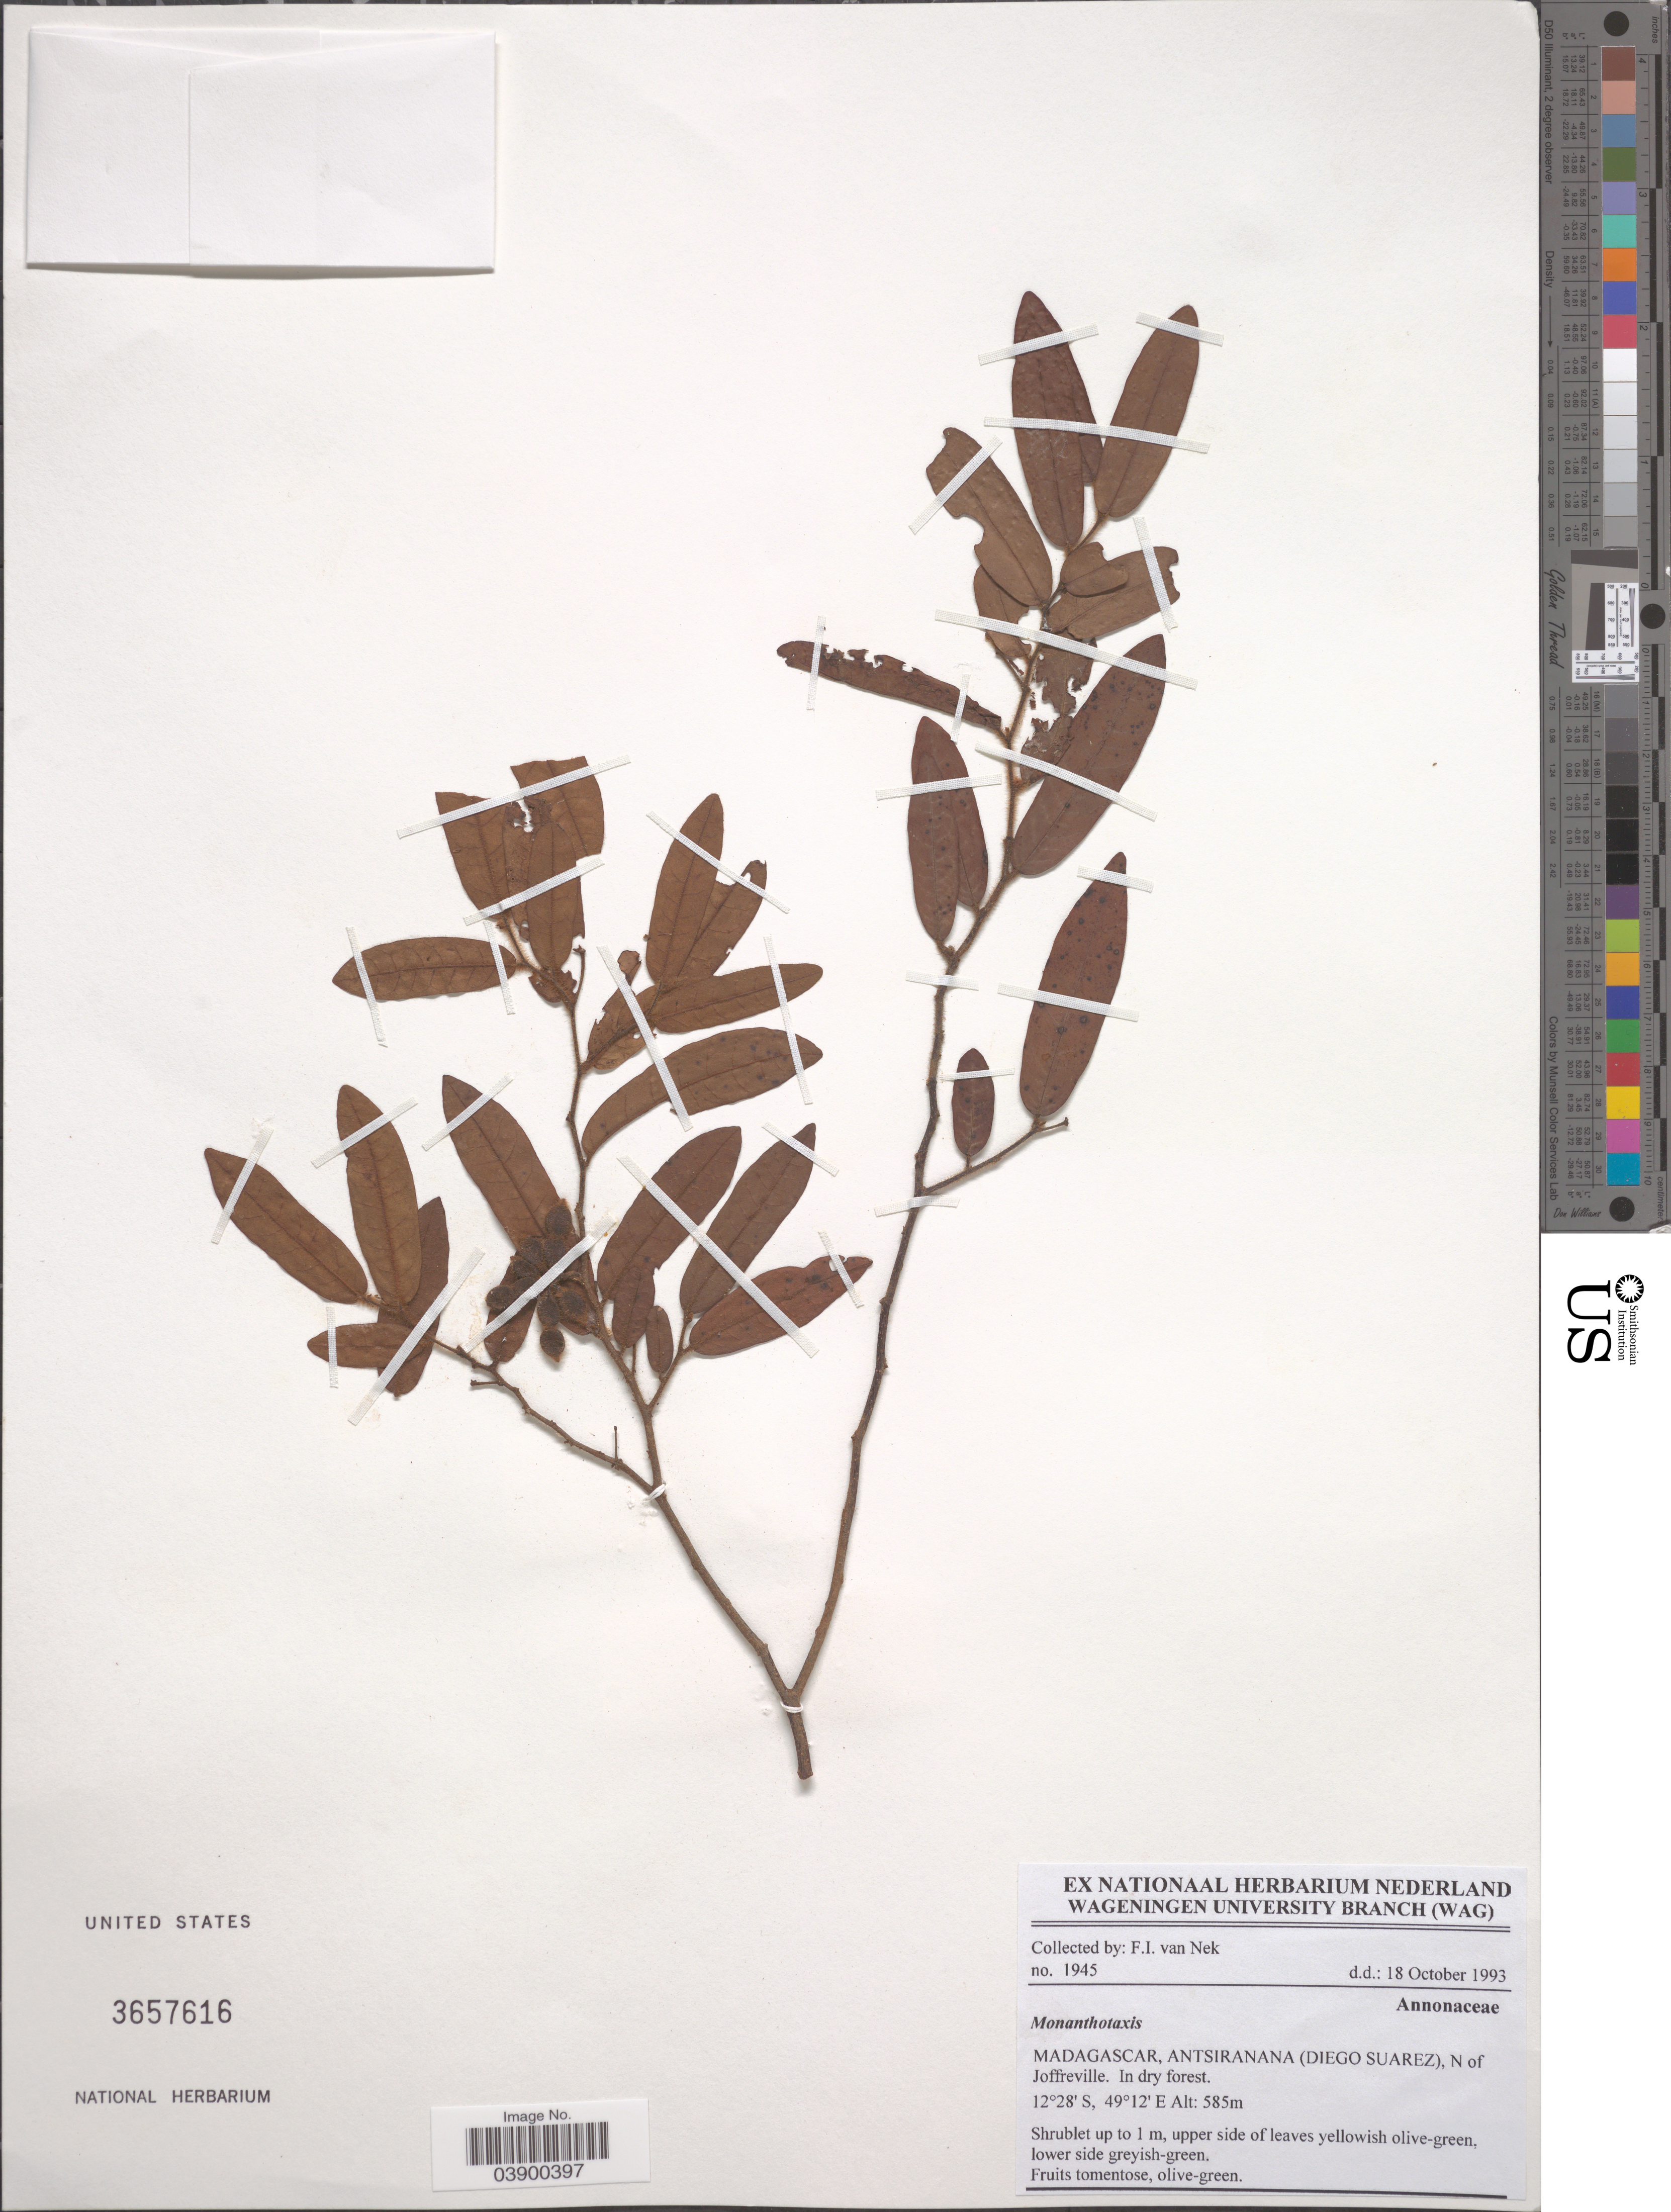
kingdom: Plantae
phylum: Tracheophyta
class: Magnoliopsida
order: Magnoliales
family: Annonaceae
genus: Monanthotaxis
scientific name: Monanthotaxis sp.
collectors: F. van Nek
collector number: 1945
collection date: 1993-10-18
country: Madagascar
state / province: Diana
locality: (Diego Suarez), N of Joffreville.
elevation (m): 585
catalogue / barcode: US 3657616